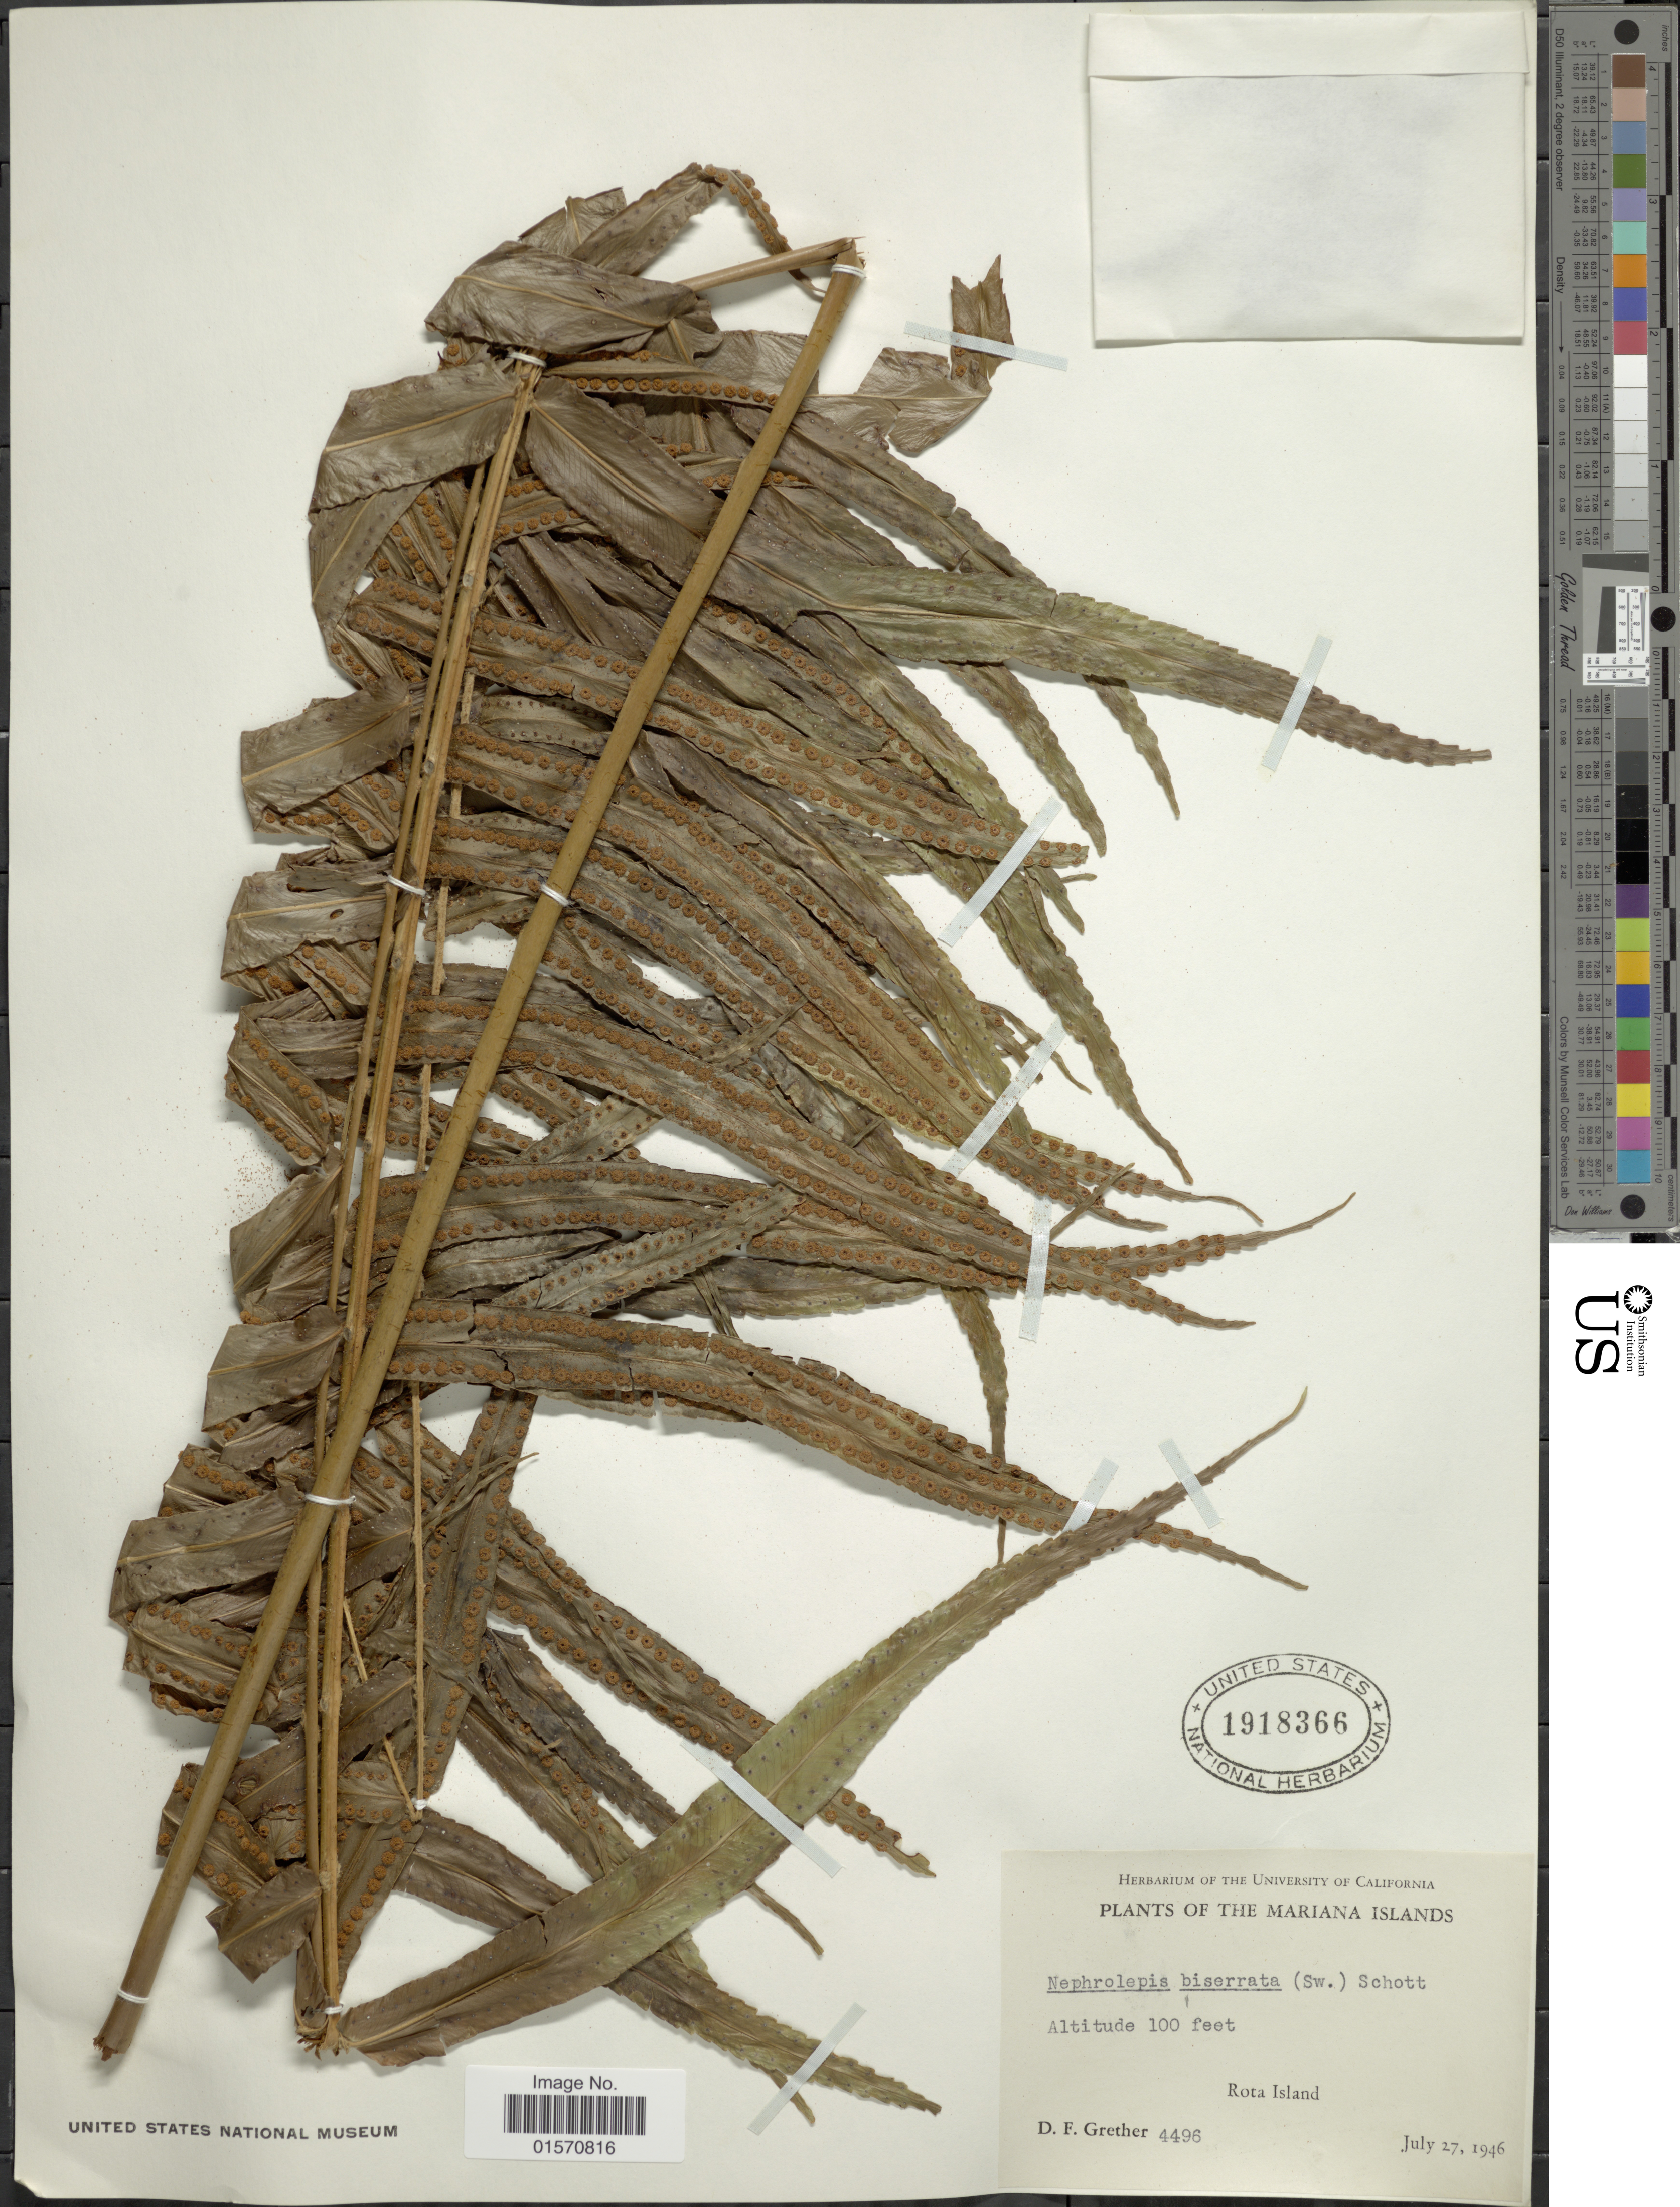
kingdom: Plantae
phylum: Tracheophyta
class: Polypodiopsida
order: Polypodiales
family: Nephrolepidaceae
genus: Nephrolepis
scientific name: Nephrolepis biserrata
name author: (Sw.) Schott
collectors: D. F. Grether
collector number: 4496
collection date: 1946-07-27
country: Northern Mariana Islands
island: Rota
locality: Rota Island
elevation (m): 30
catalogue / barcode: US 1918366